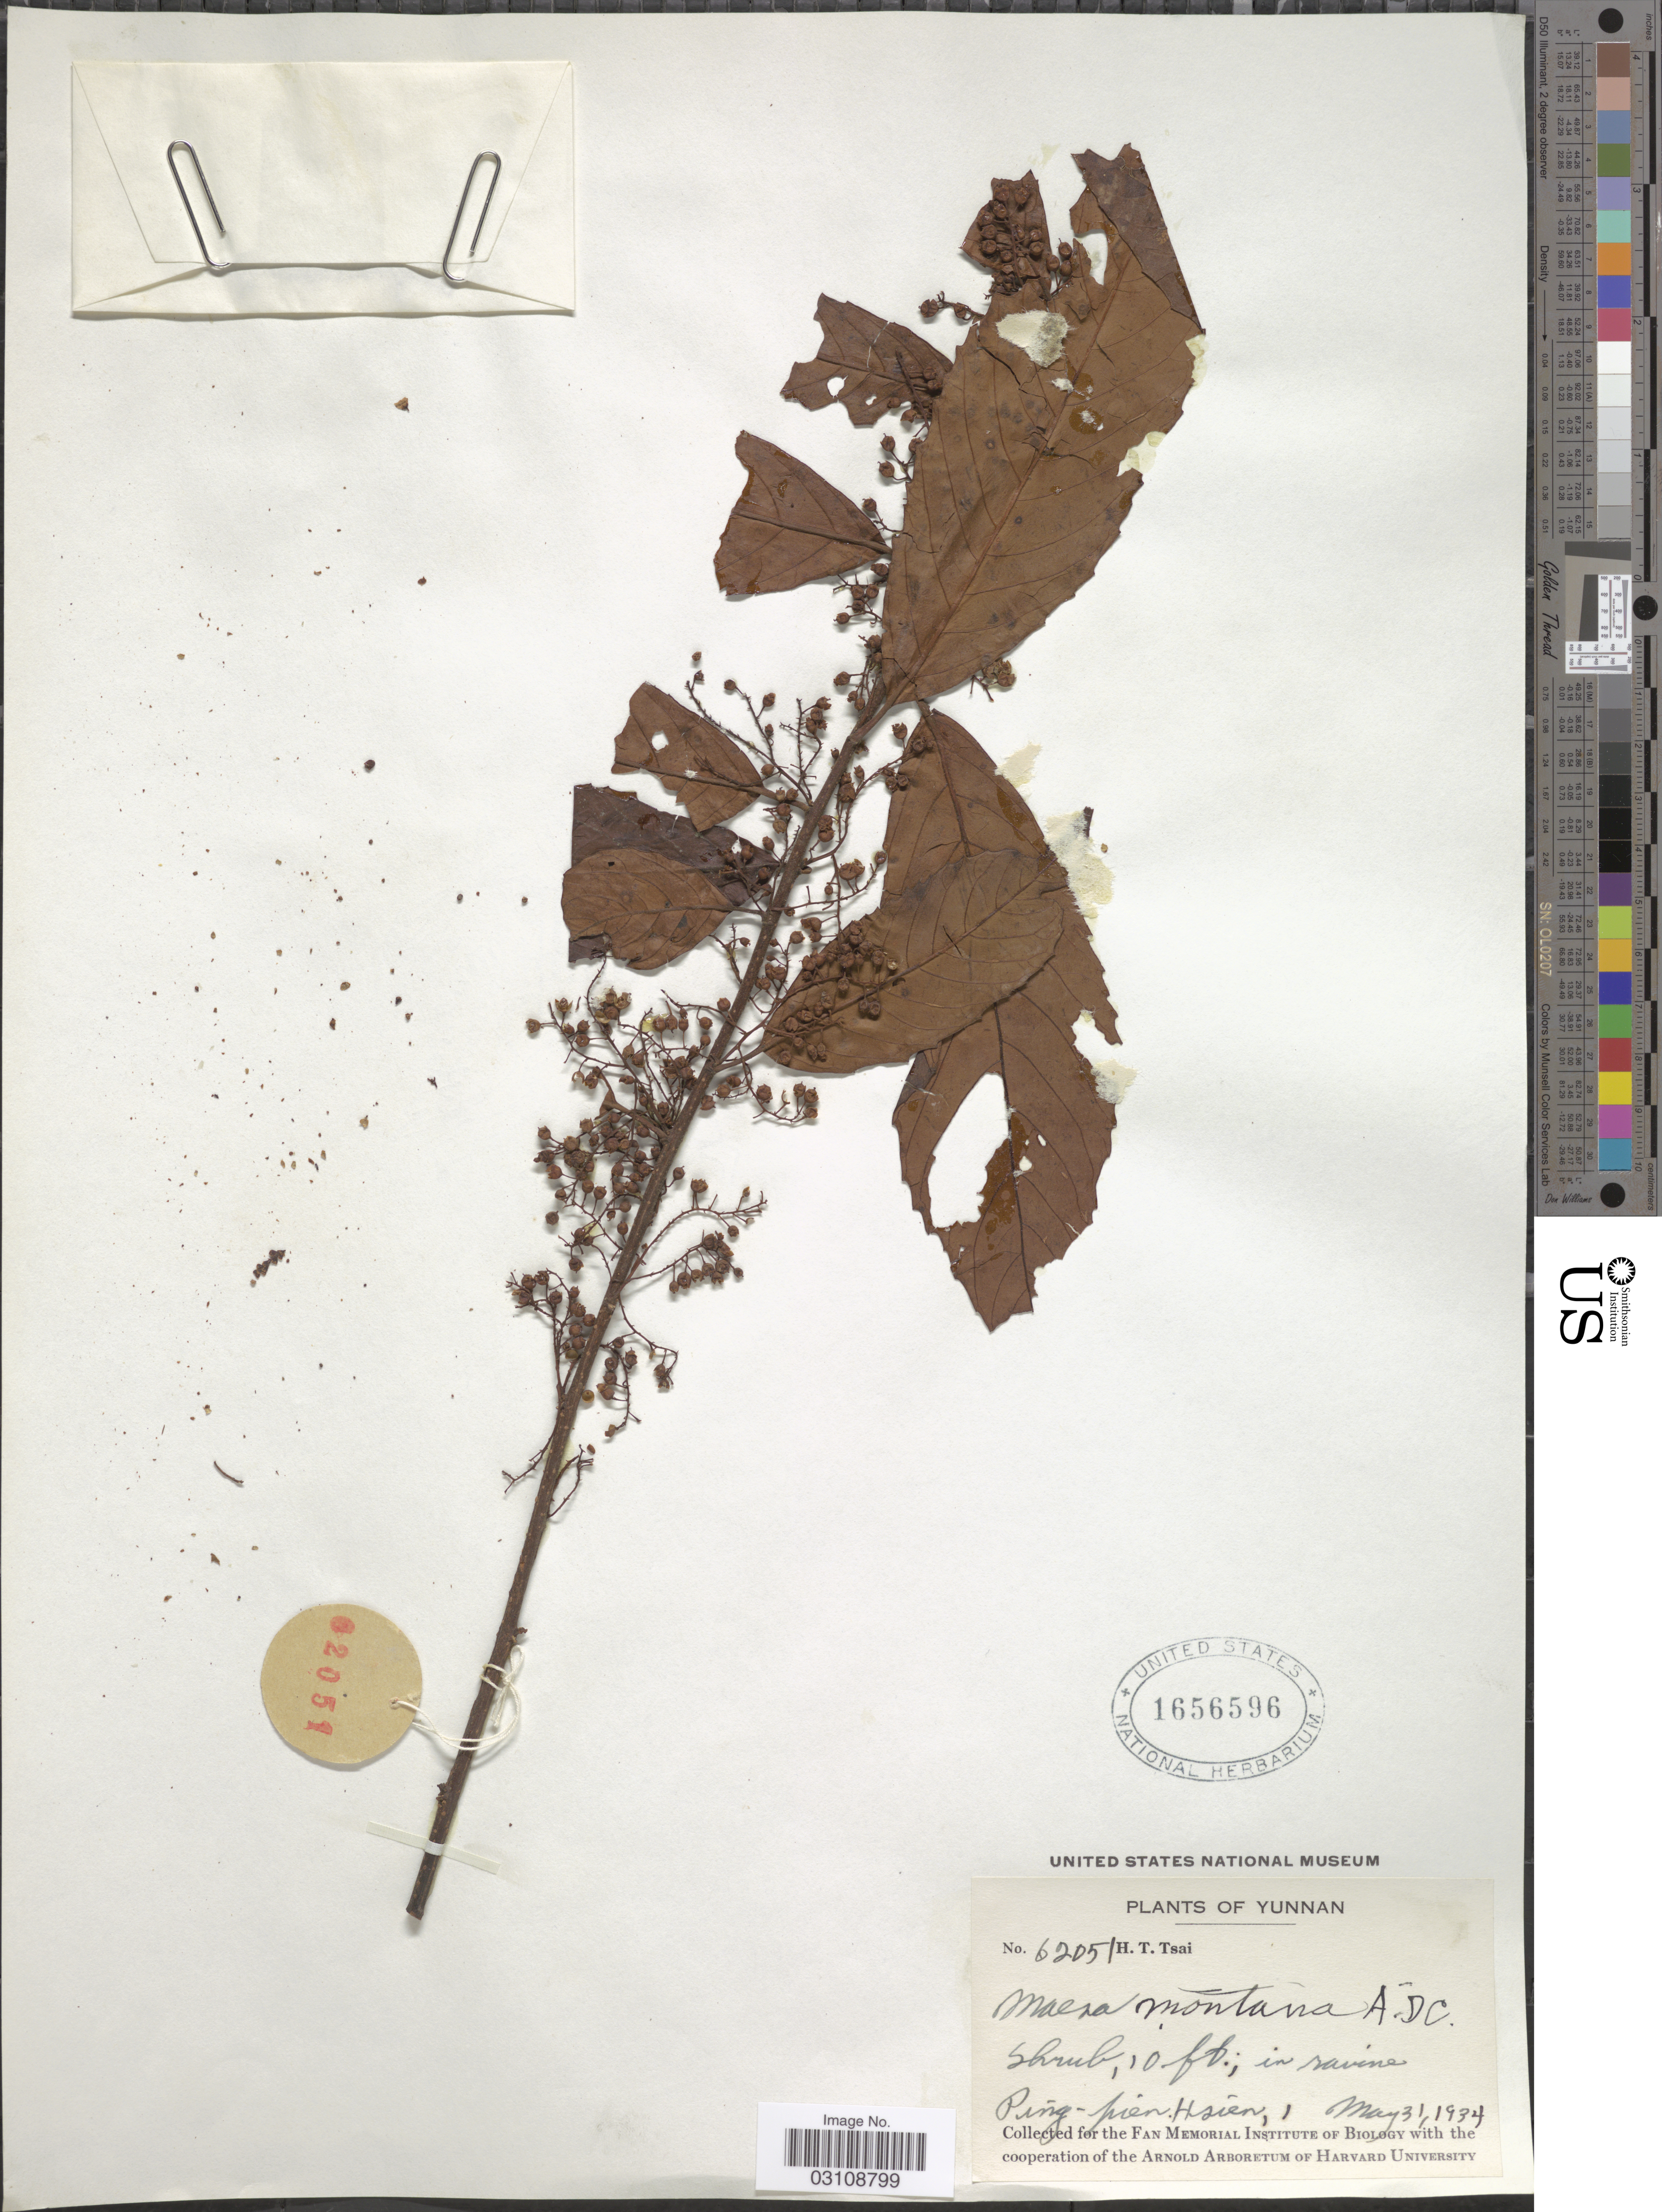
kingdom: Plantae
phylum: Tracheophyta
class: Magnoliopsida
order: Ericales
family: Primulaceae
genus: Maesa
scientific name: Maesa montana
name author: A. DC.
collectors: H. Tsai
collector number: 62051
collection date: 1934-05-31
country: China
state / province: Yunnan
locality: Ping-pien Hsien.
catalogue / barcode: US 1656596